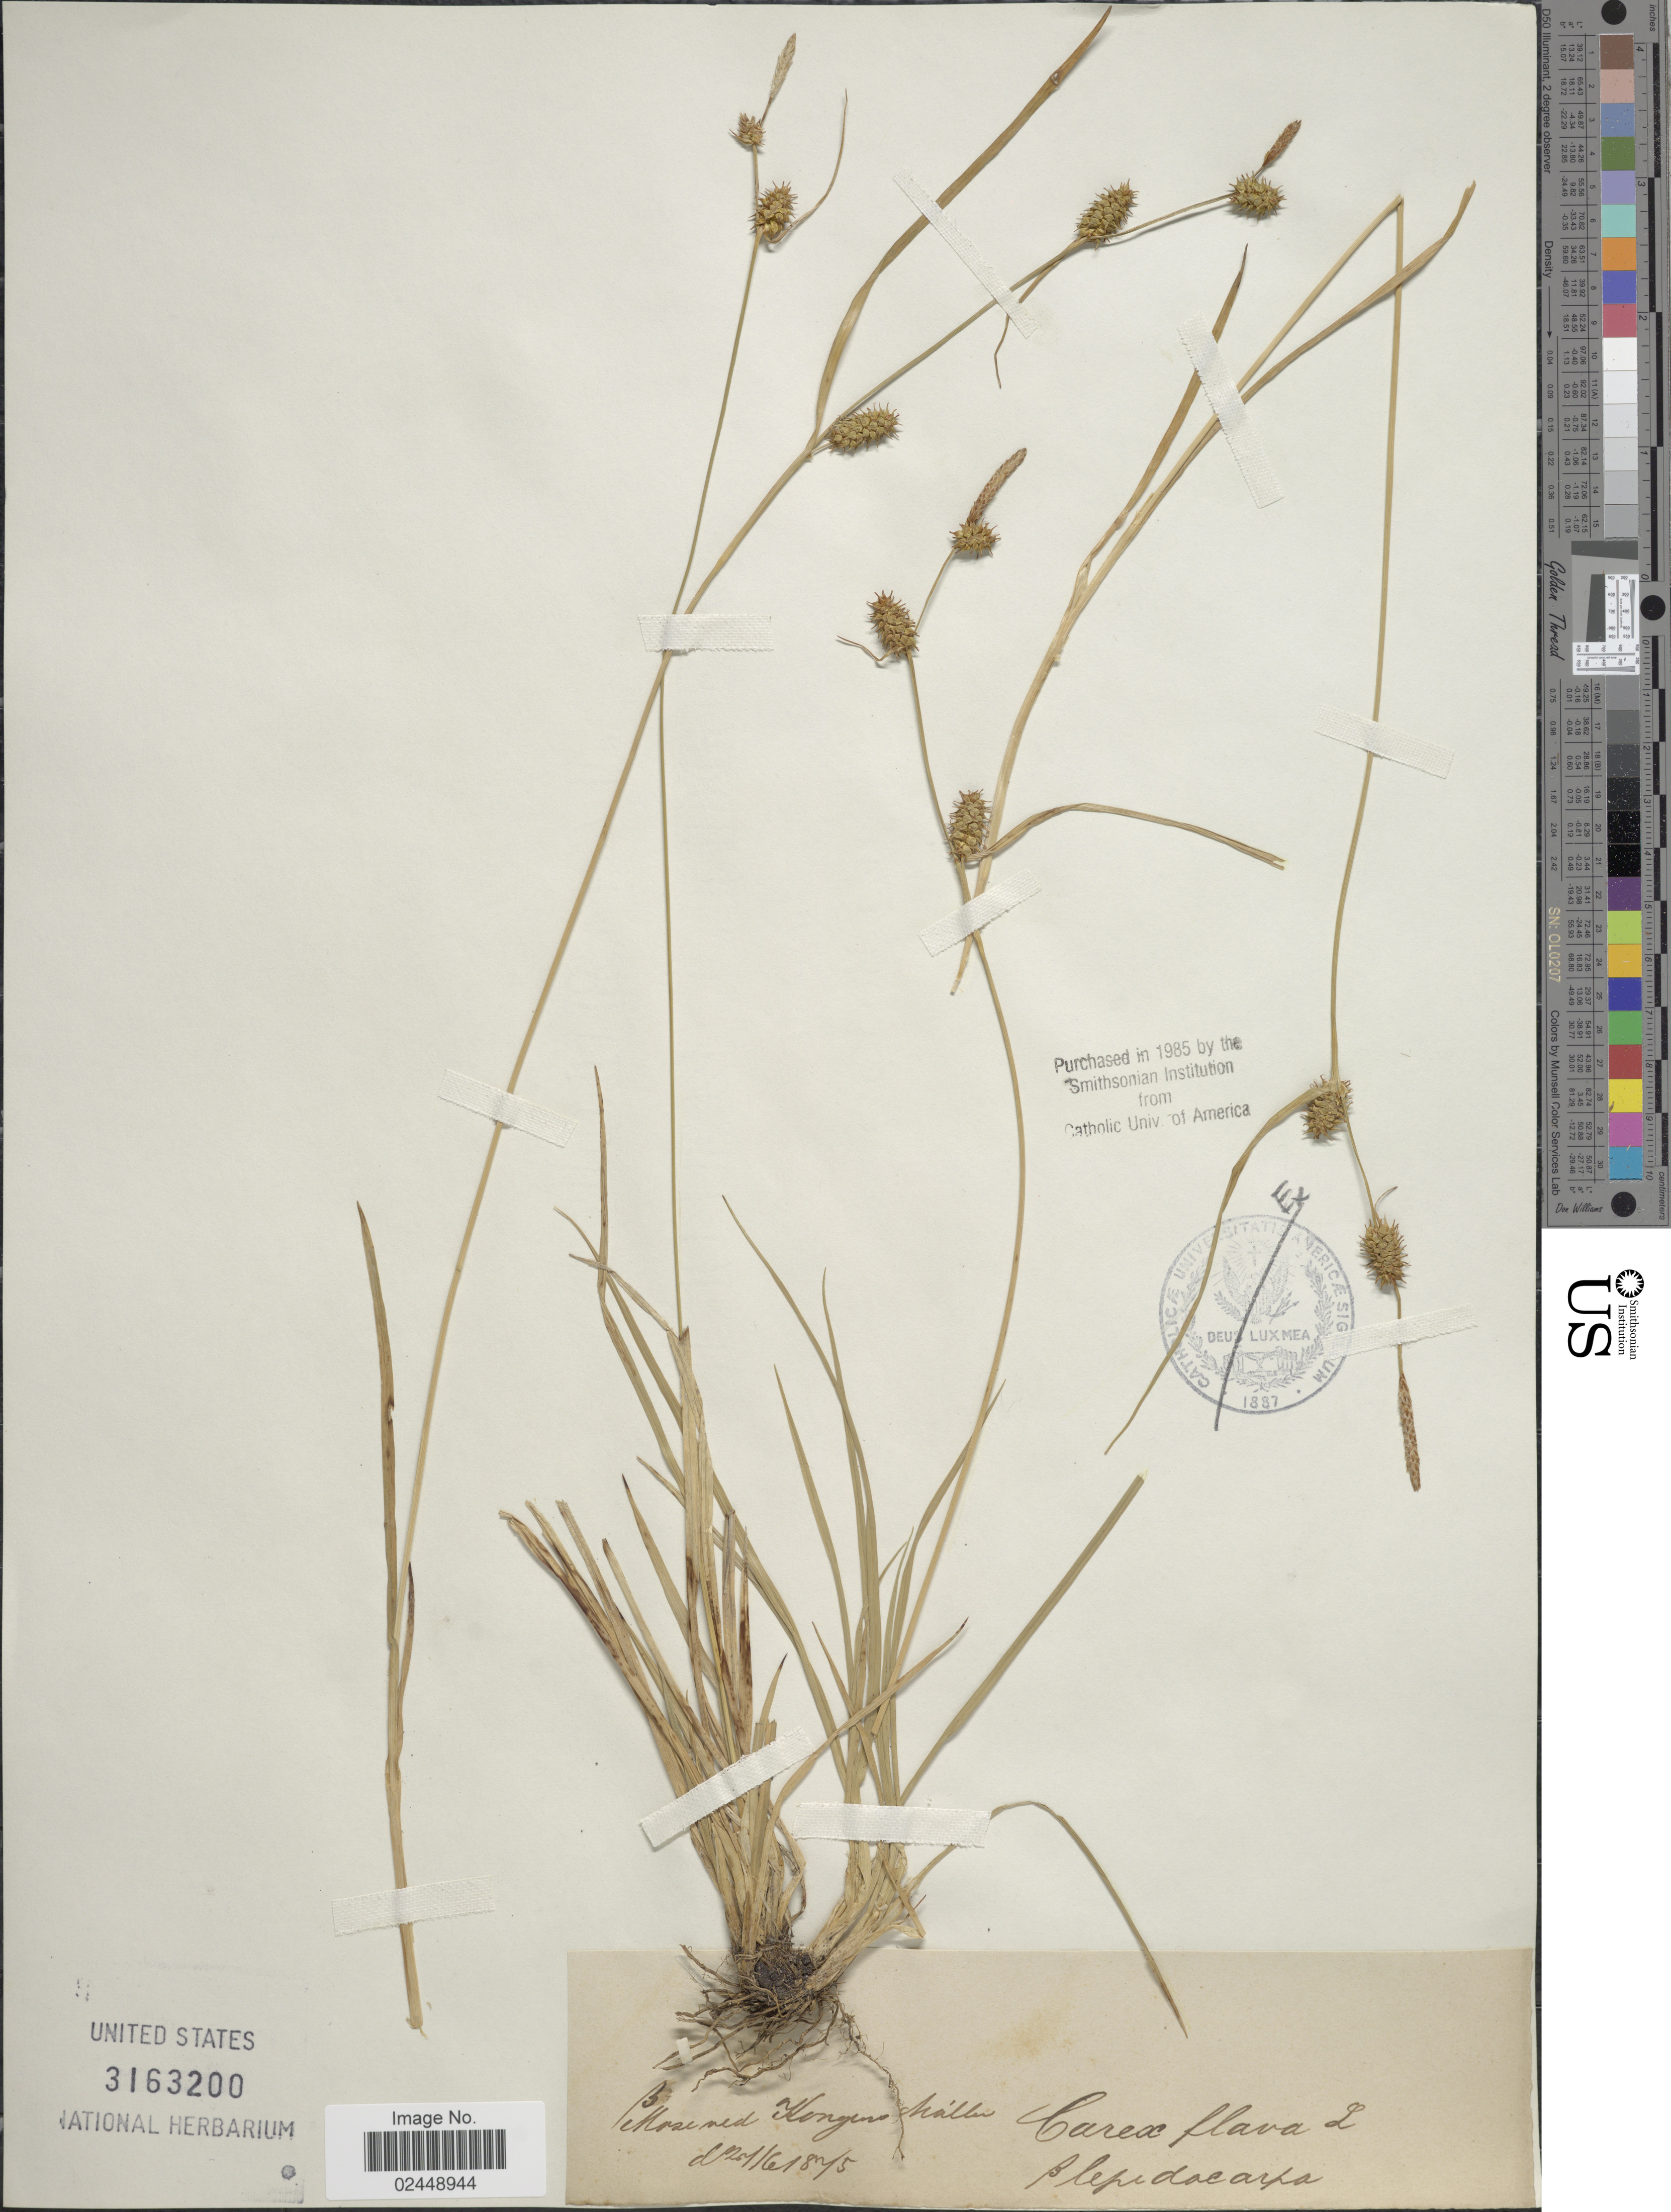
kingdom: Plantae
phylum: Tracheophyta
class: Liliopsida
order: Poales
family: Cyperaceae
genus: Carex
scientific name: Carex flava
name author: L.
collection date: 1875-11-20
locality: Morsemed Hongeno Maller [unsure placement] [interpreted]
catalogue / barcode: US 3163200